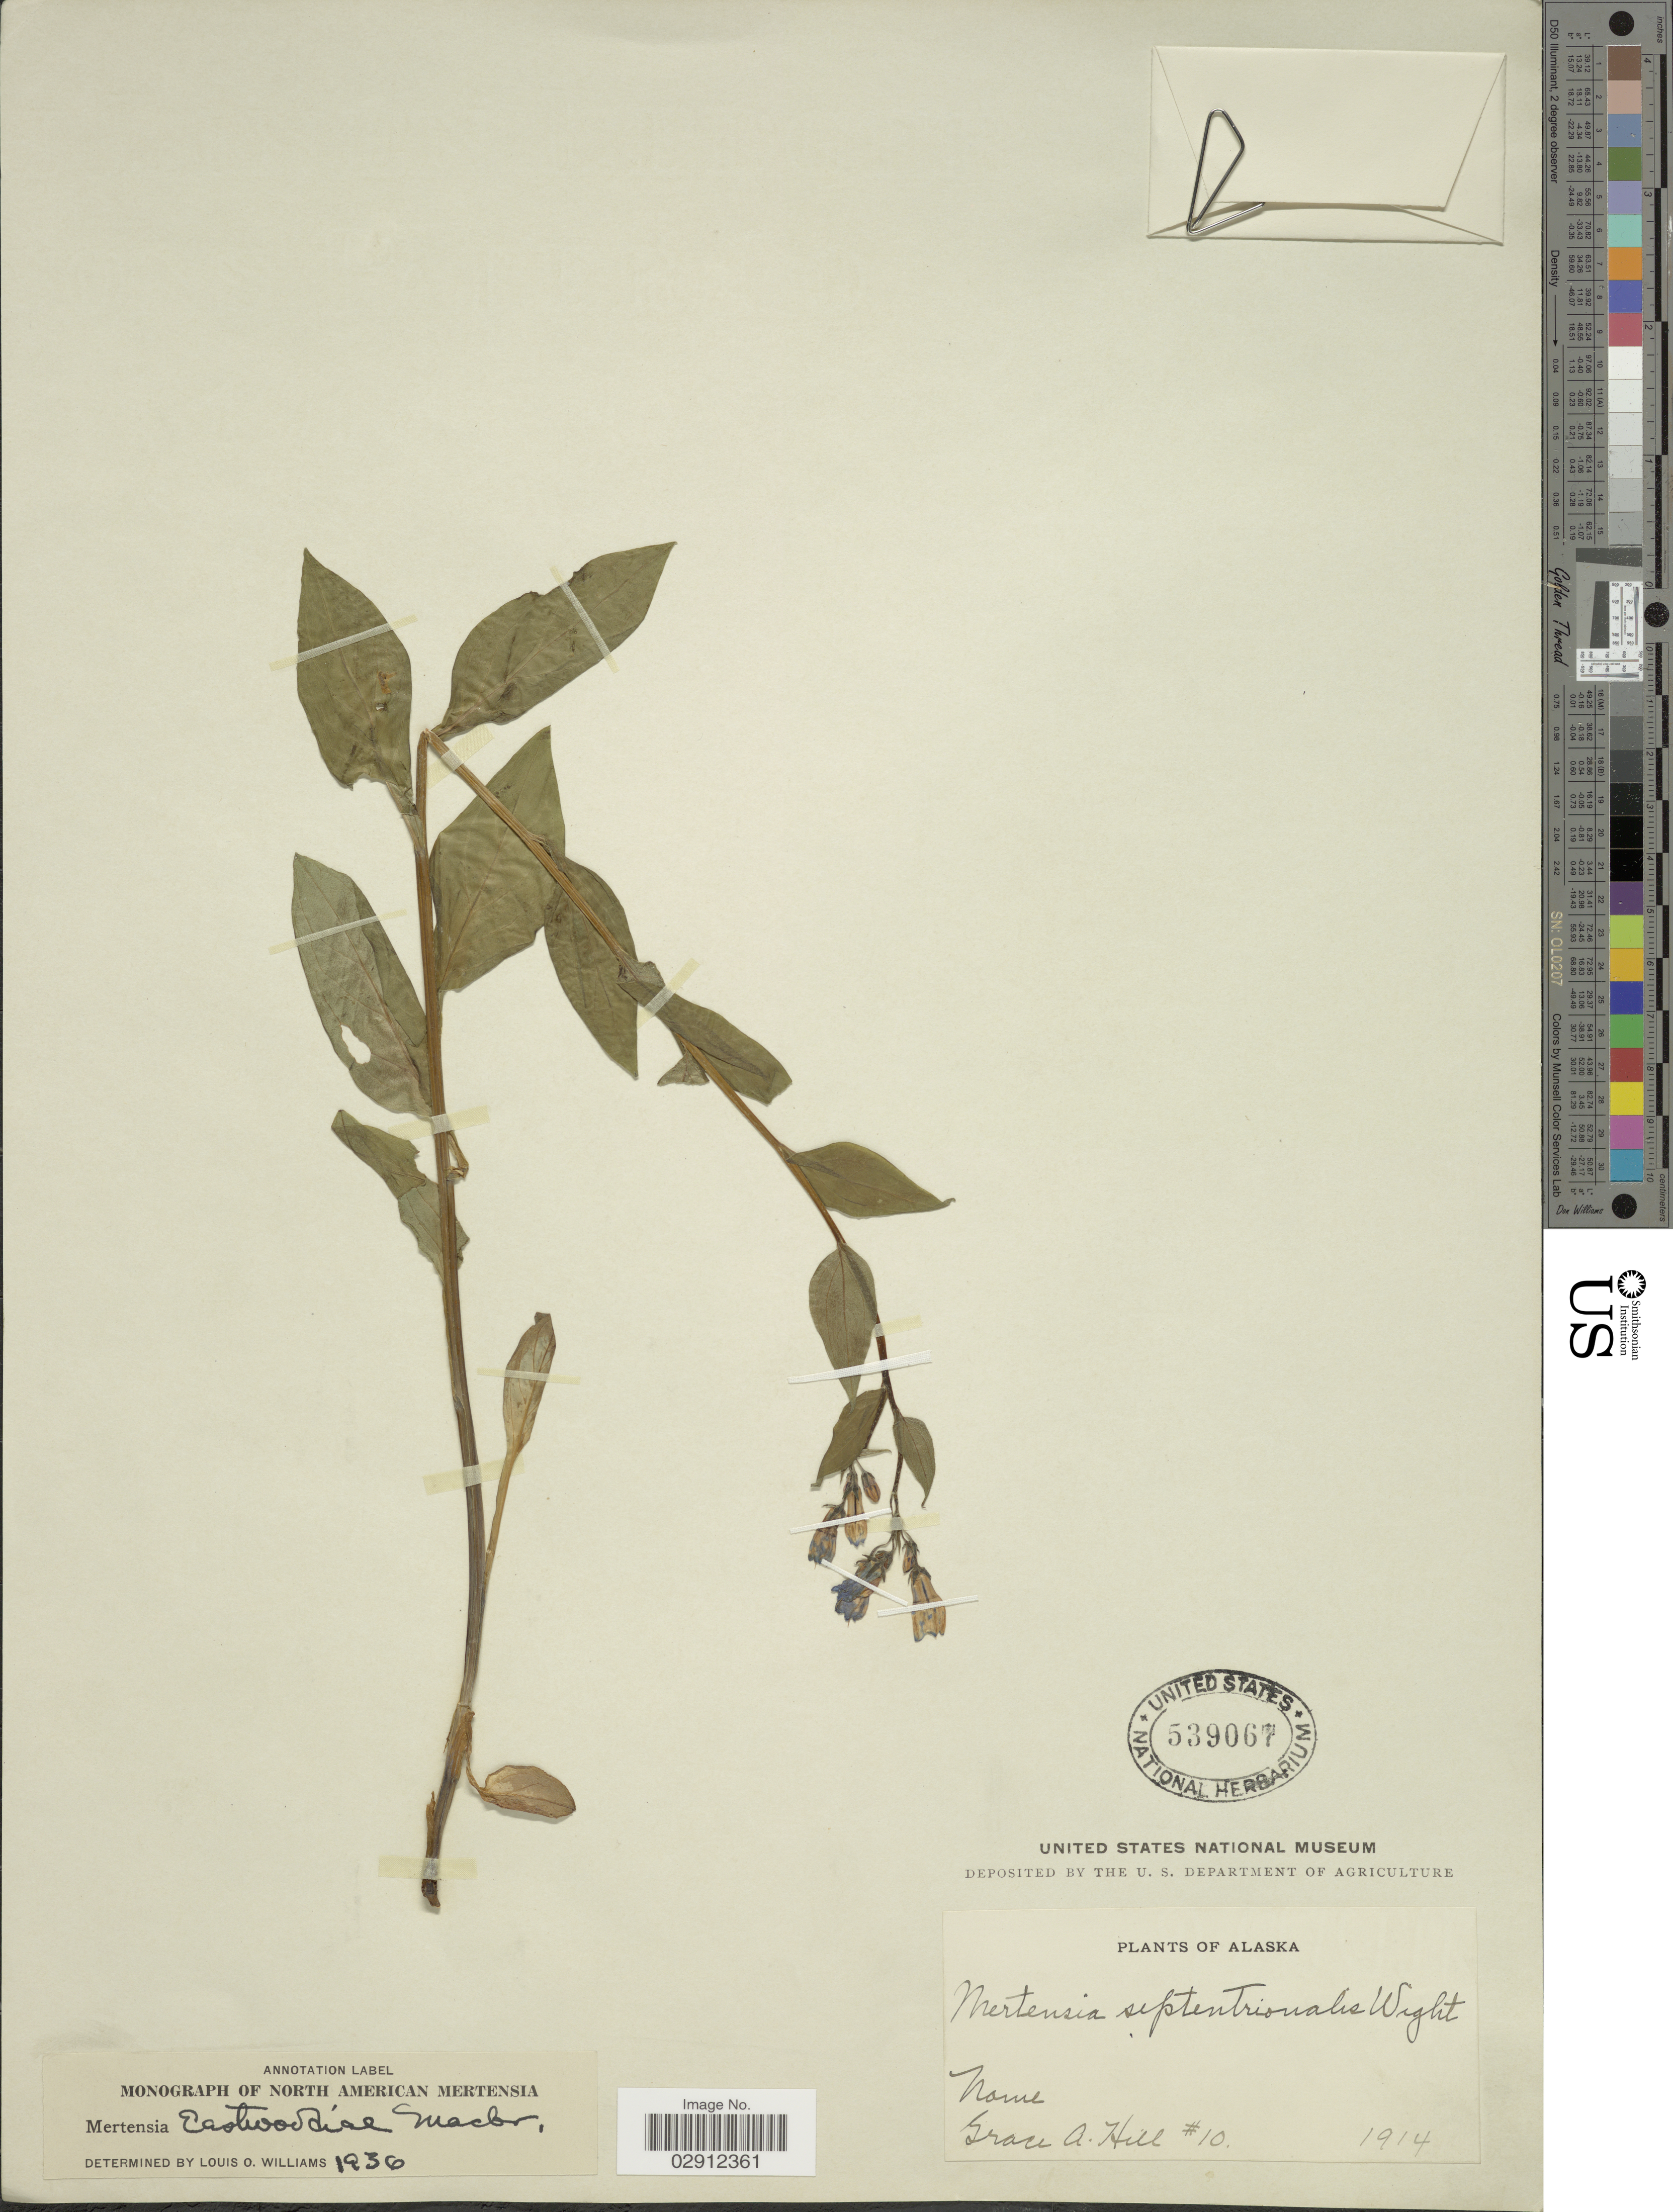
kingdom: Plantae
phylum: Tracheophyta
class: Magnoliopsida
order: Boraginales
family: Boraginaceae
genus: Mertensia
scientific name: Mertensia eastwoodiae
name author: J.F. Macbr.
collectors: G. A. Hill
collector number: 10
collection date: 1914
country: United States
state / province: Alaska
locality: Nome.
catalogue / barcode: US 539067